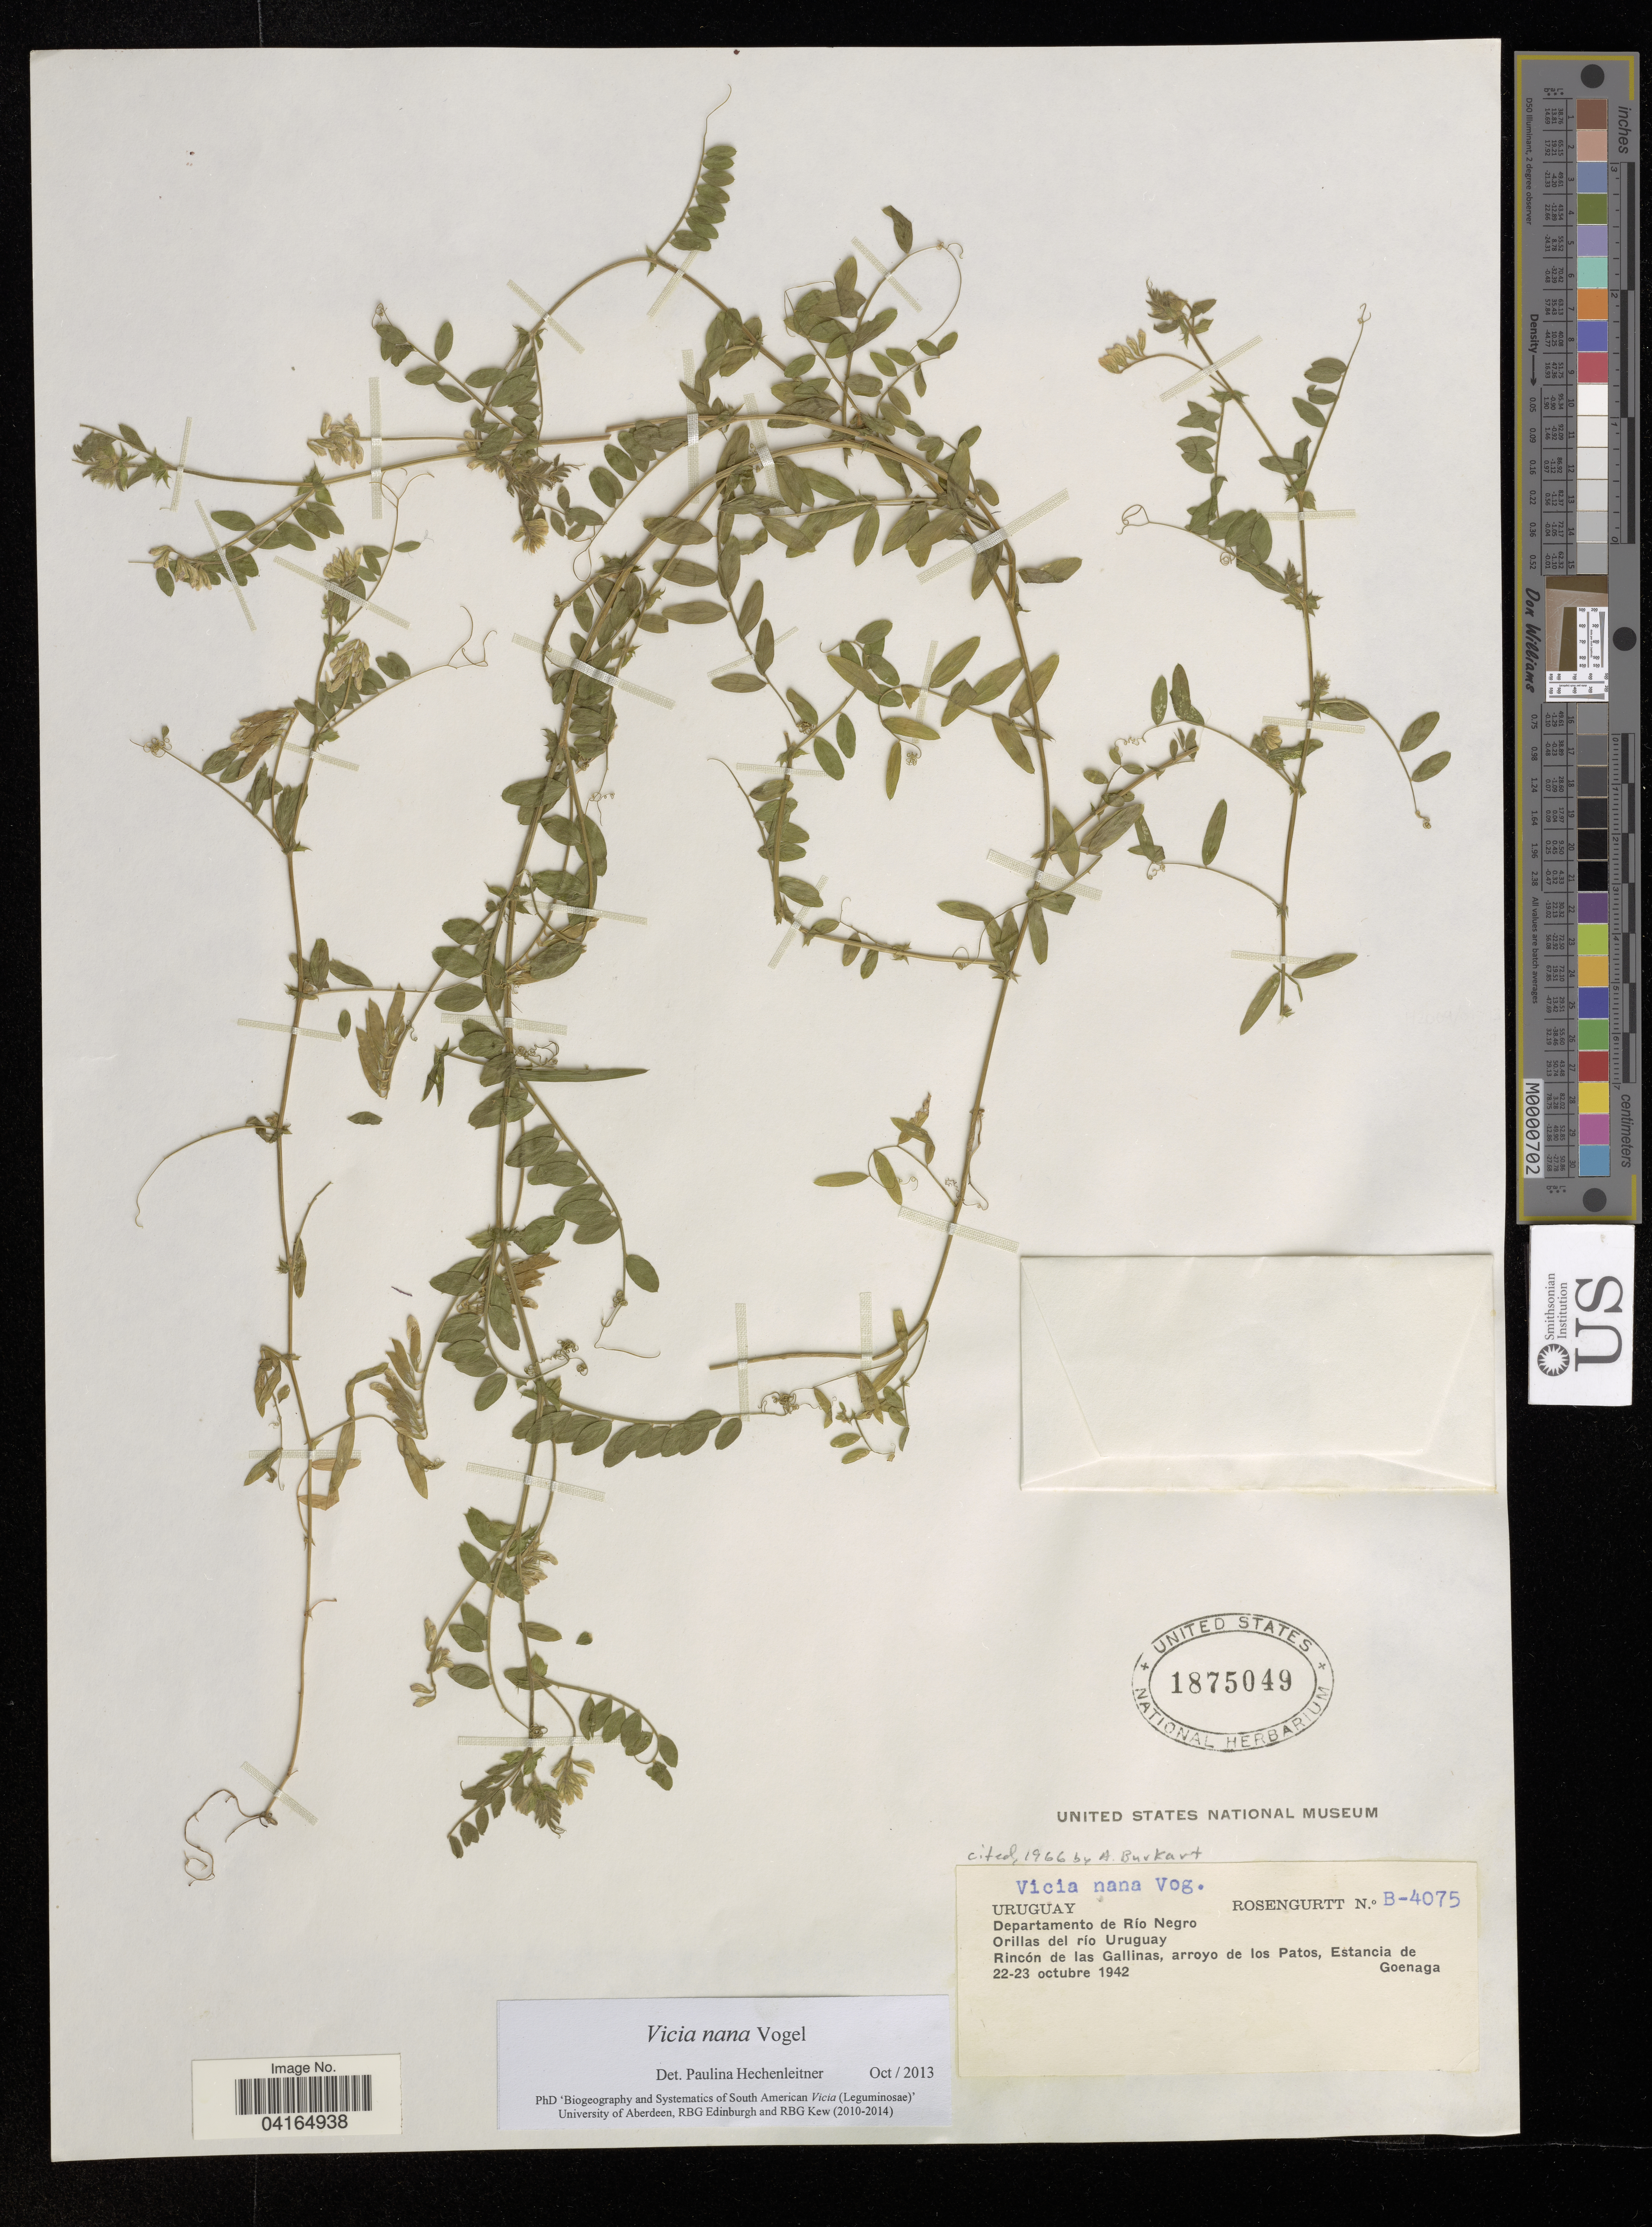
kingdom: Plantae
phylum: Tracheophyta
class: Magnoliopsida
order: Fabales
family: Fabaceae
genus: Vicia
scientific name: Vicia nana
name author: Vogel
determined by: Hechenleitner, Paulina, RBG Edinburgh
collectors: Rosengurtt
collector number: B-4075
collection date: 1942-10-22/1942-10-23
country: Uruguay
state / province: Rio Negro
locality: Departamento de Río Negro. Orillas del río Uruguay. Rincón de las Gallinas, arroyo de los Patos, Estancia de Goenaga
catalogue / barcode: US 1875049